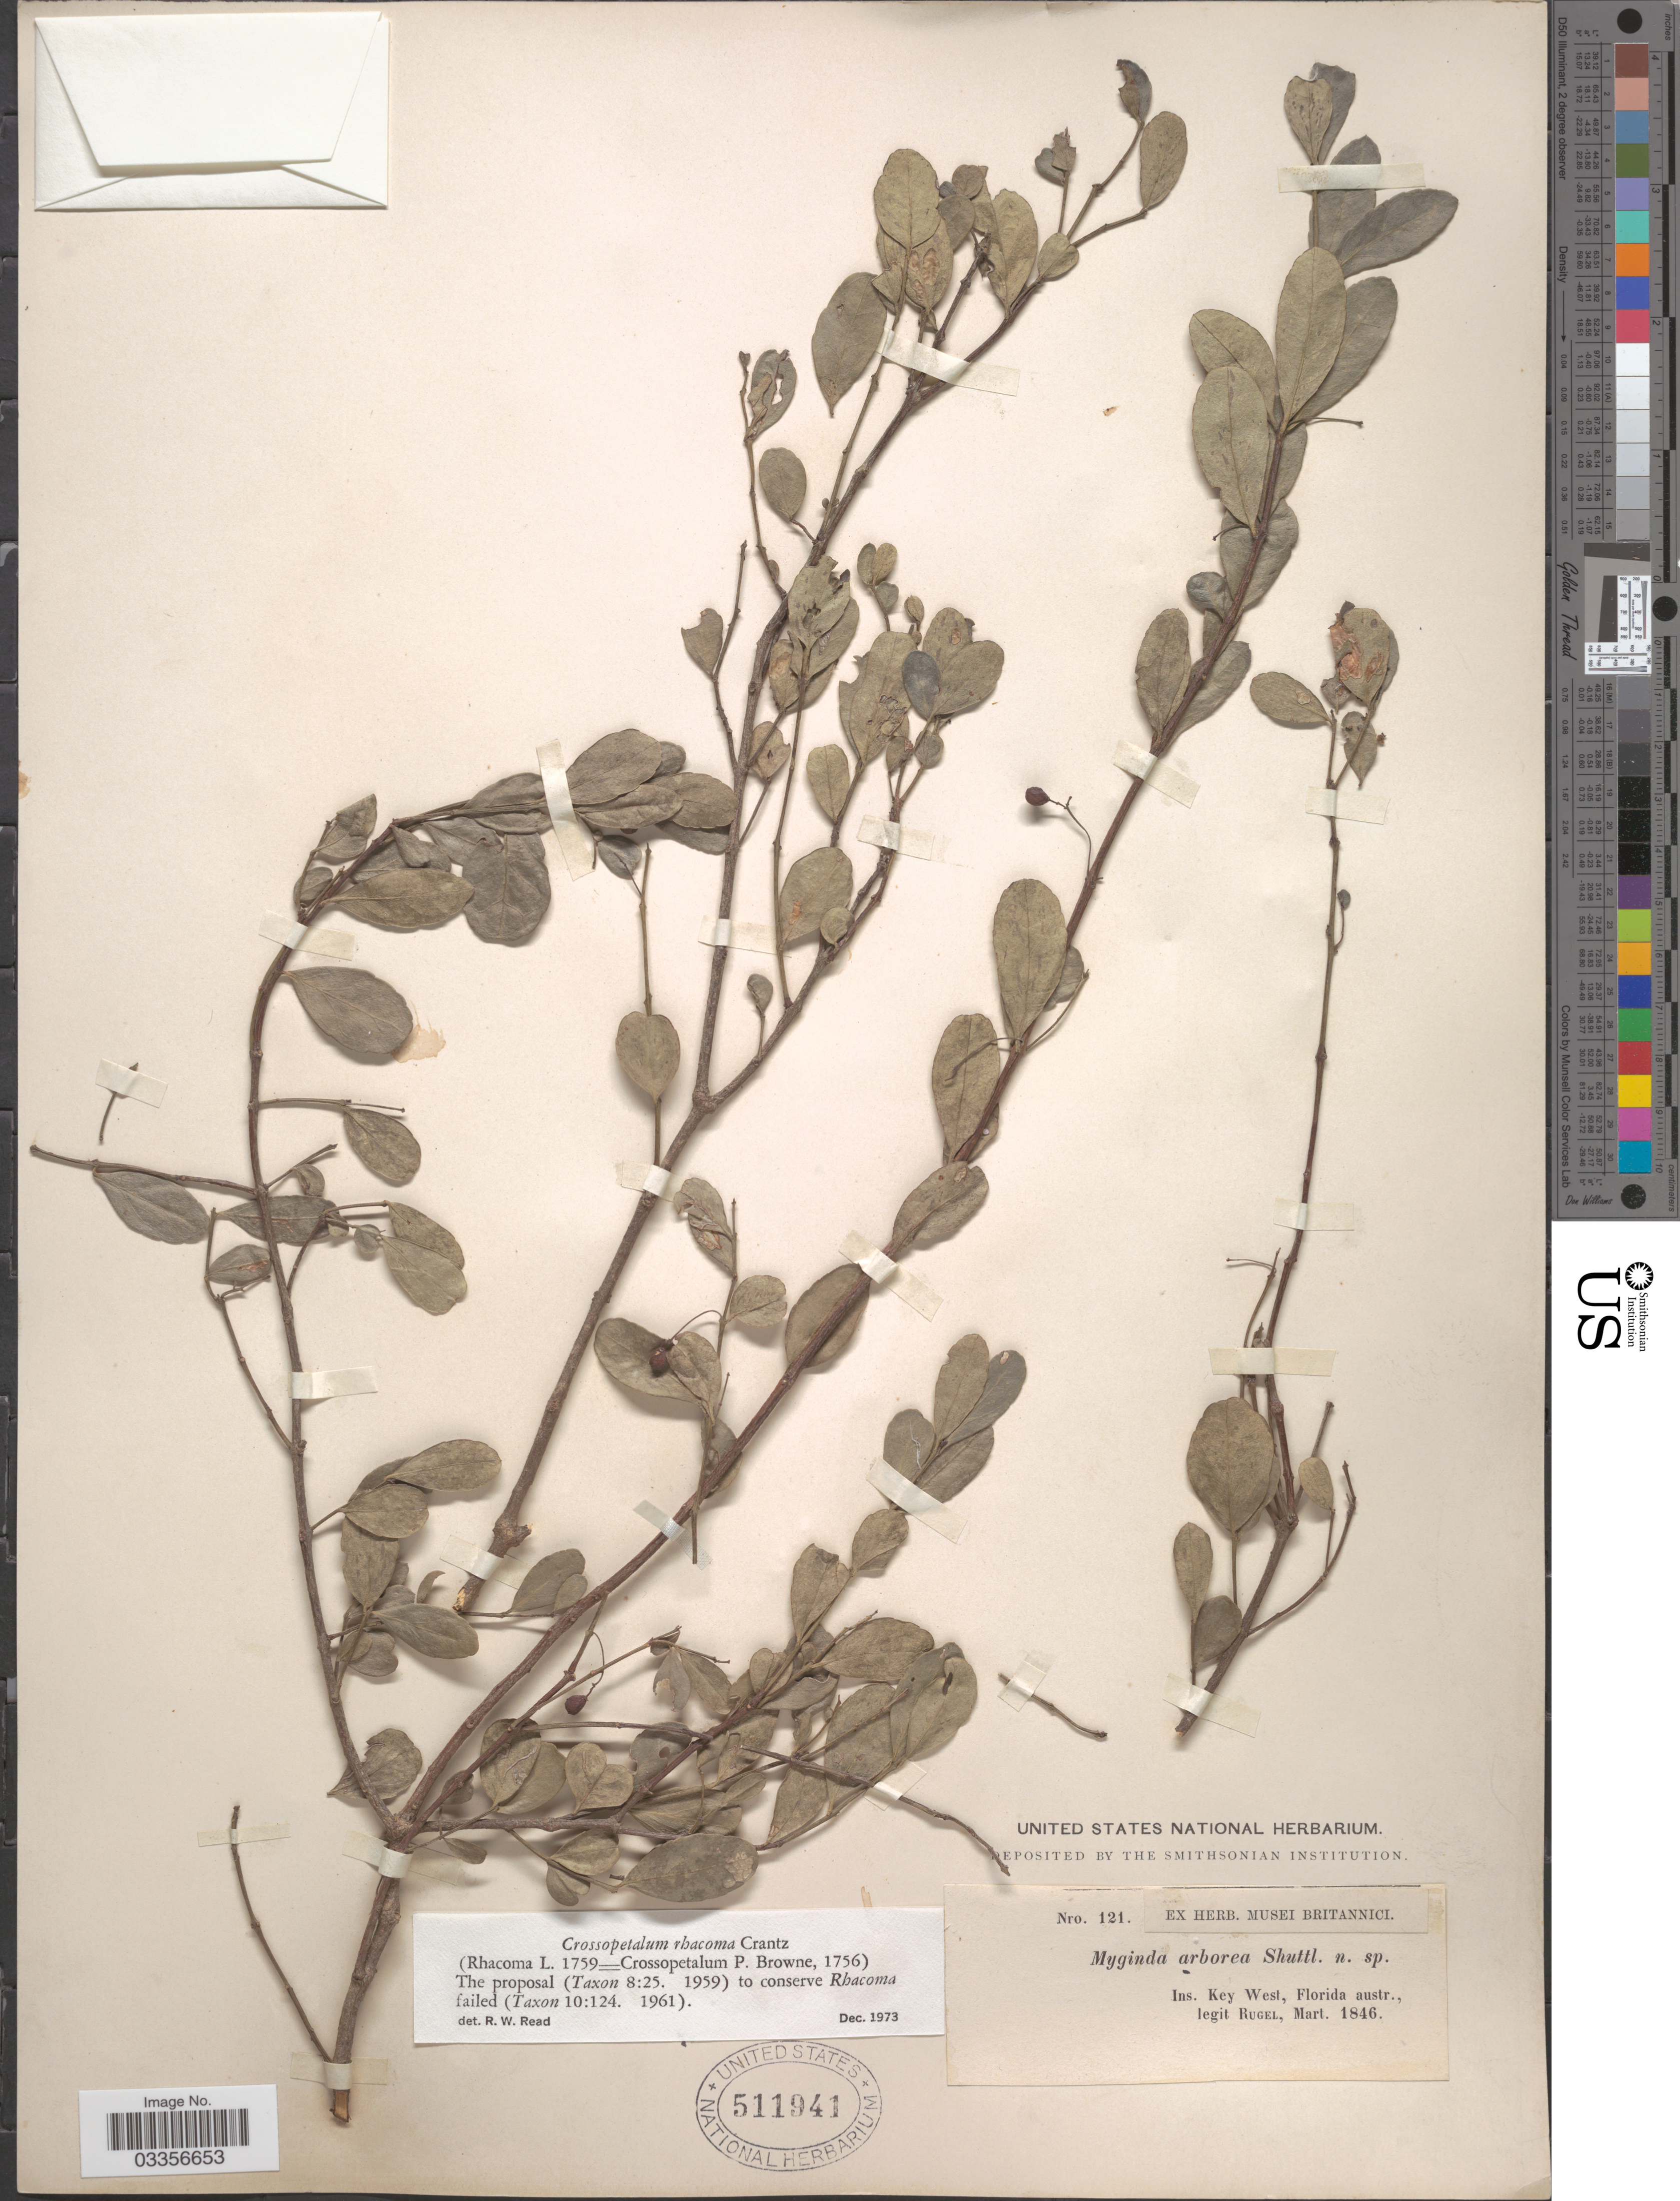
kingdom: Plantae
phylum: Tracheophyta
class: Magnoliopsida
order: Celastrales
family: Celastraceae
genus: Crossopetalum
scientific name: Crossopetalum rhacoma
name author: Crantz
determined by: Read, Robert W., (US), NMNH (UNITED STATES)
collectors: Rugel, --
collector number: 121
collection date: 1846-03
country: United States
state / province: Florida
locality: Ins. Key West, Florida austr.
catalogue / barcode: US 511941